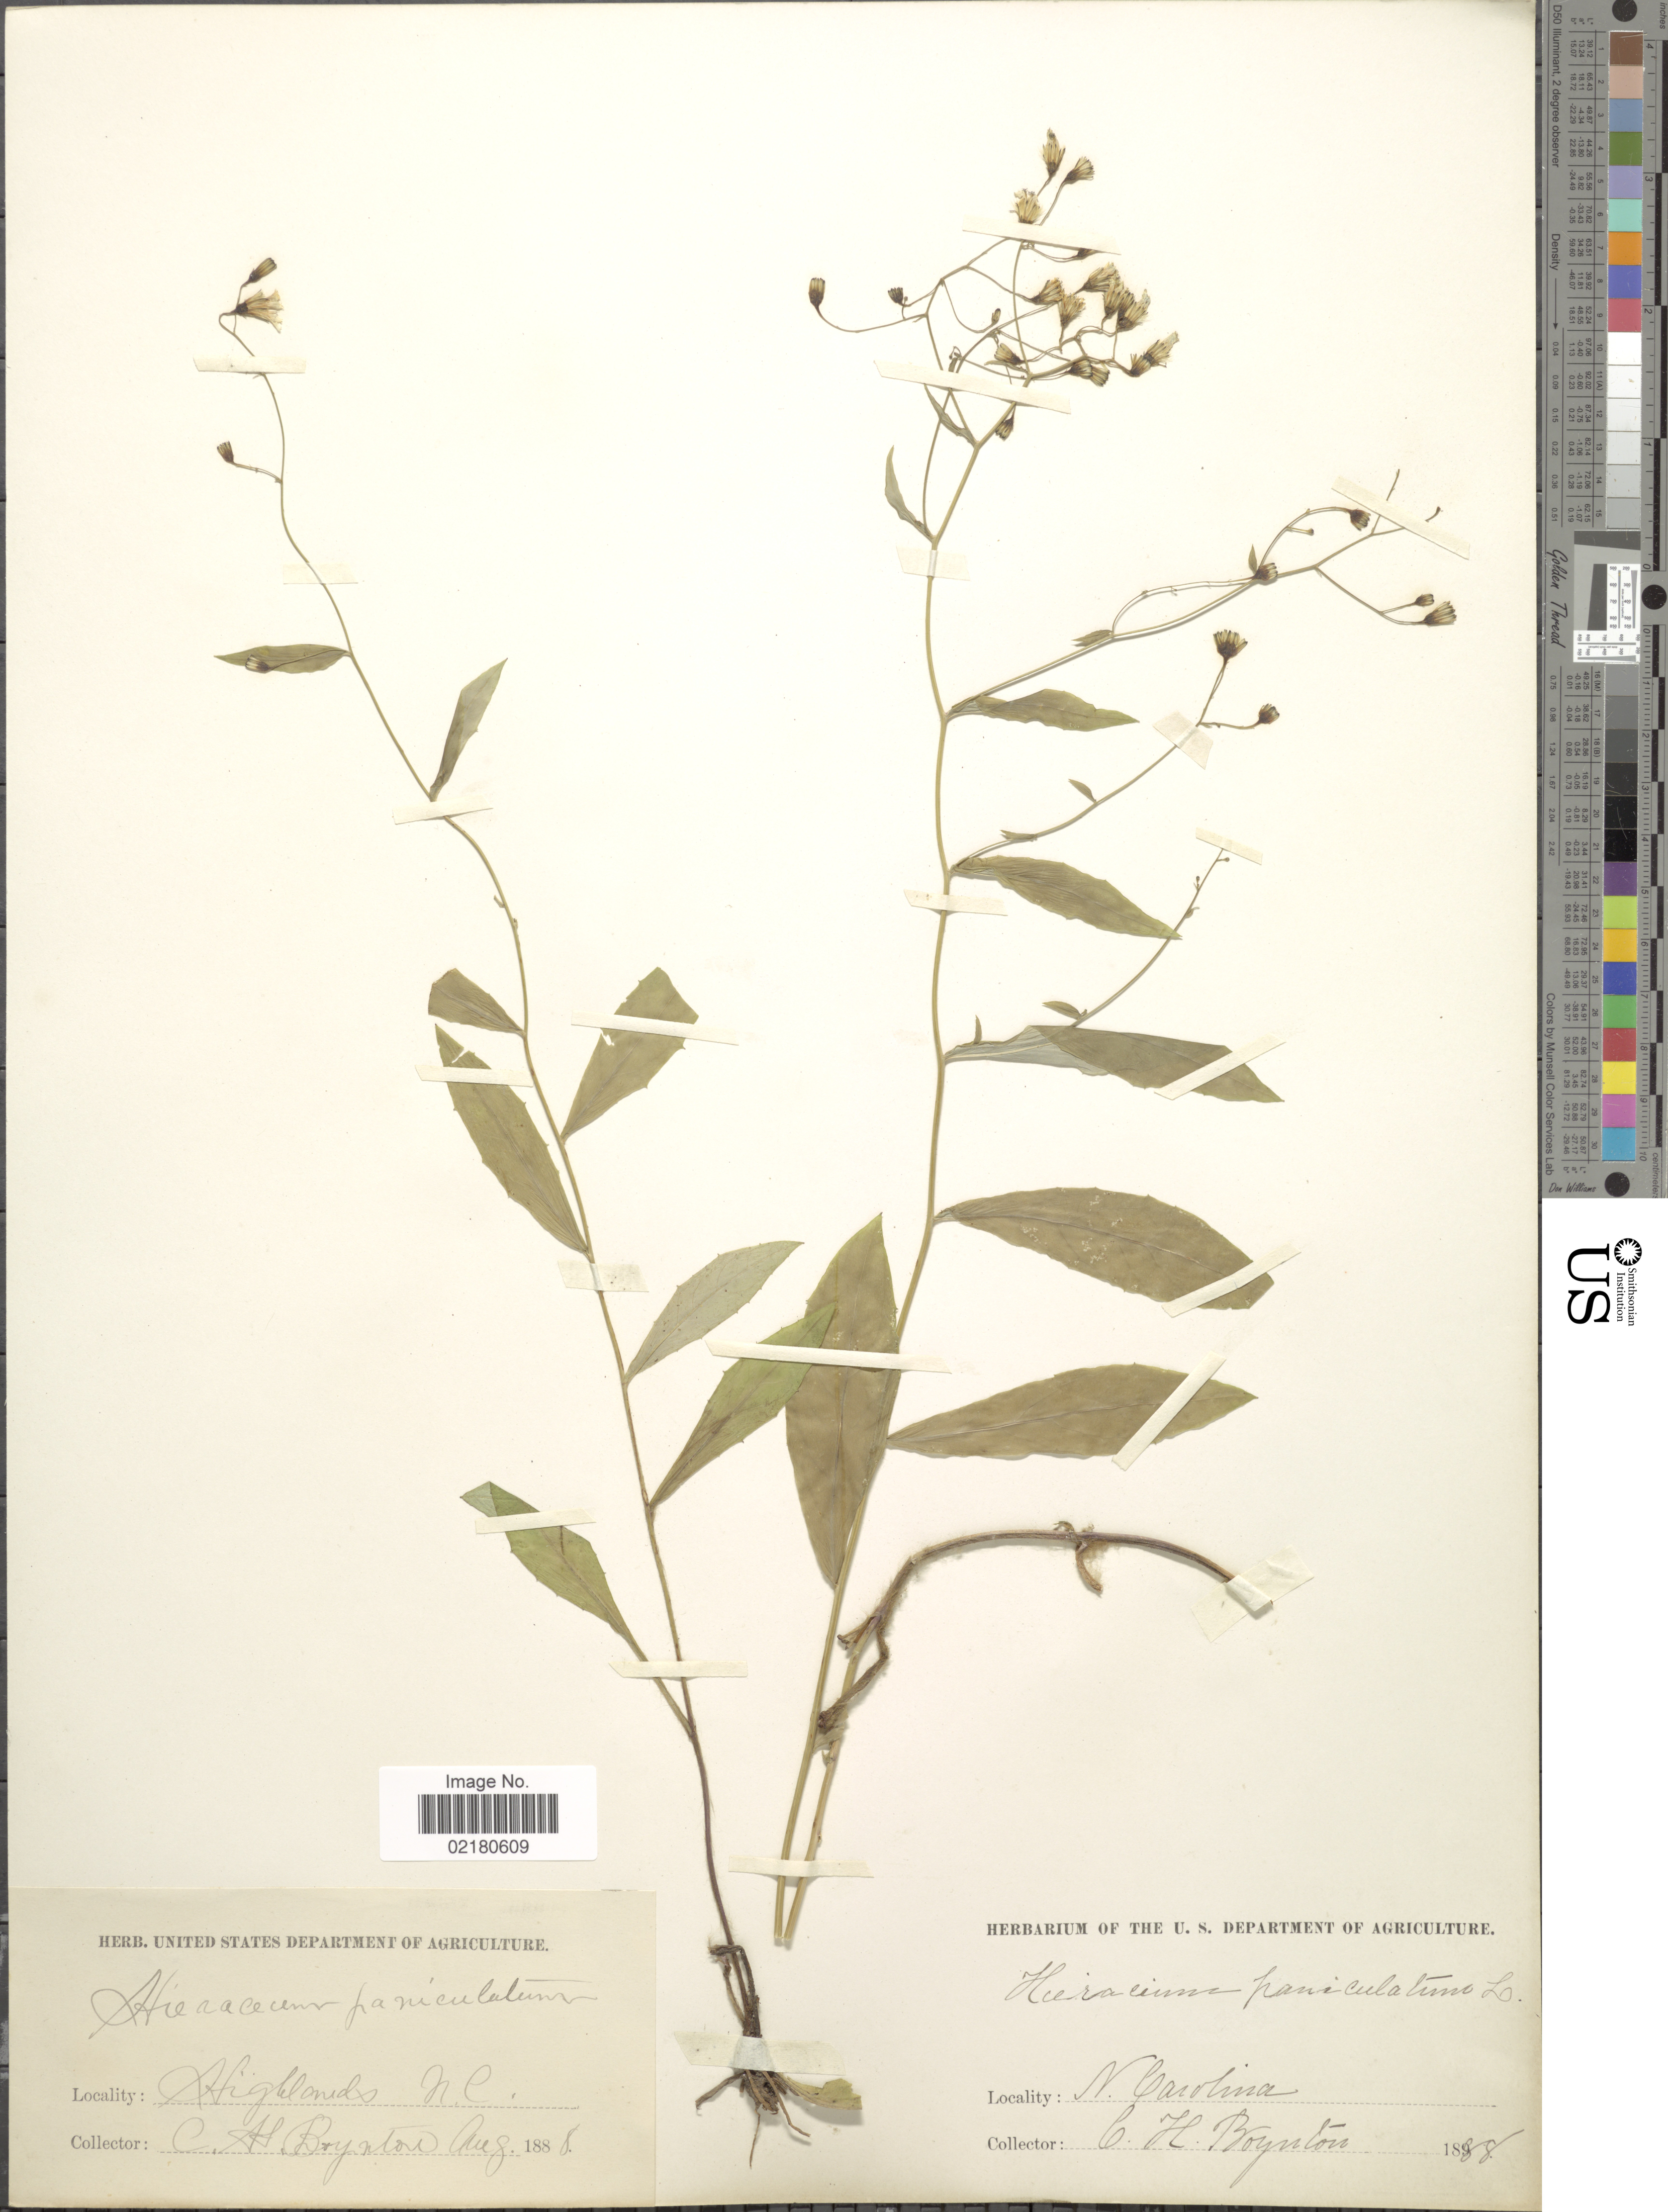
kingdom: Plantae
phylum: Tracheophyta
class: Magnoliopsida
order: Asterales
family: Asteraceae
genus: Hieracium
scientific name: Hieracium paniculatum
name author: L.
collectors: C. Boynton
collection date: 1888-08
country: United States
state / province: North Carolina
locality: Highlands